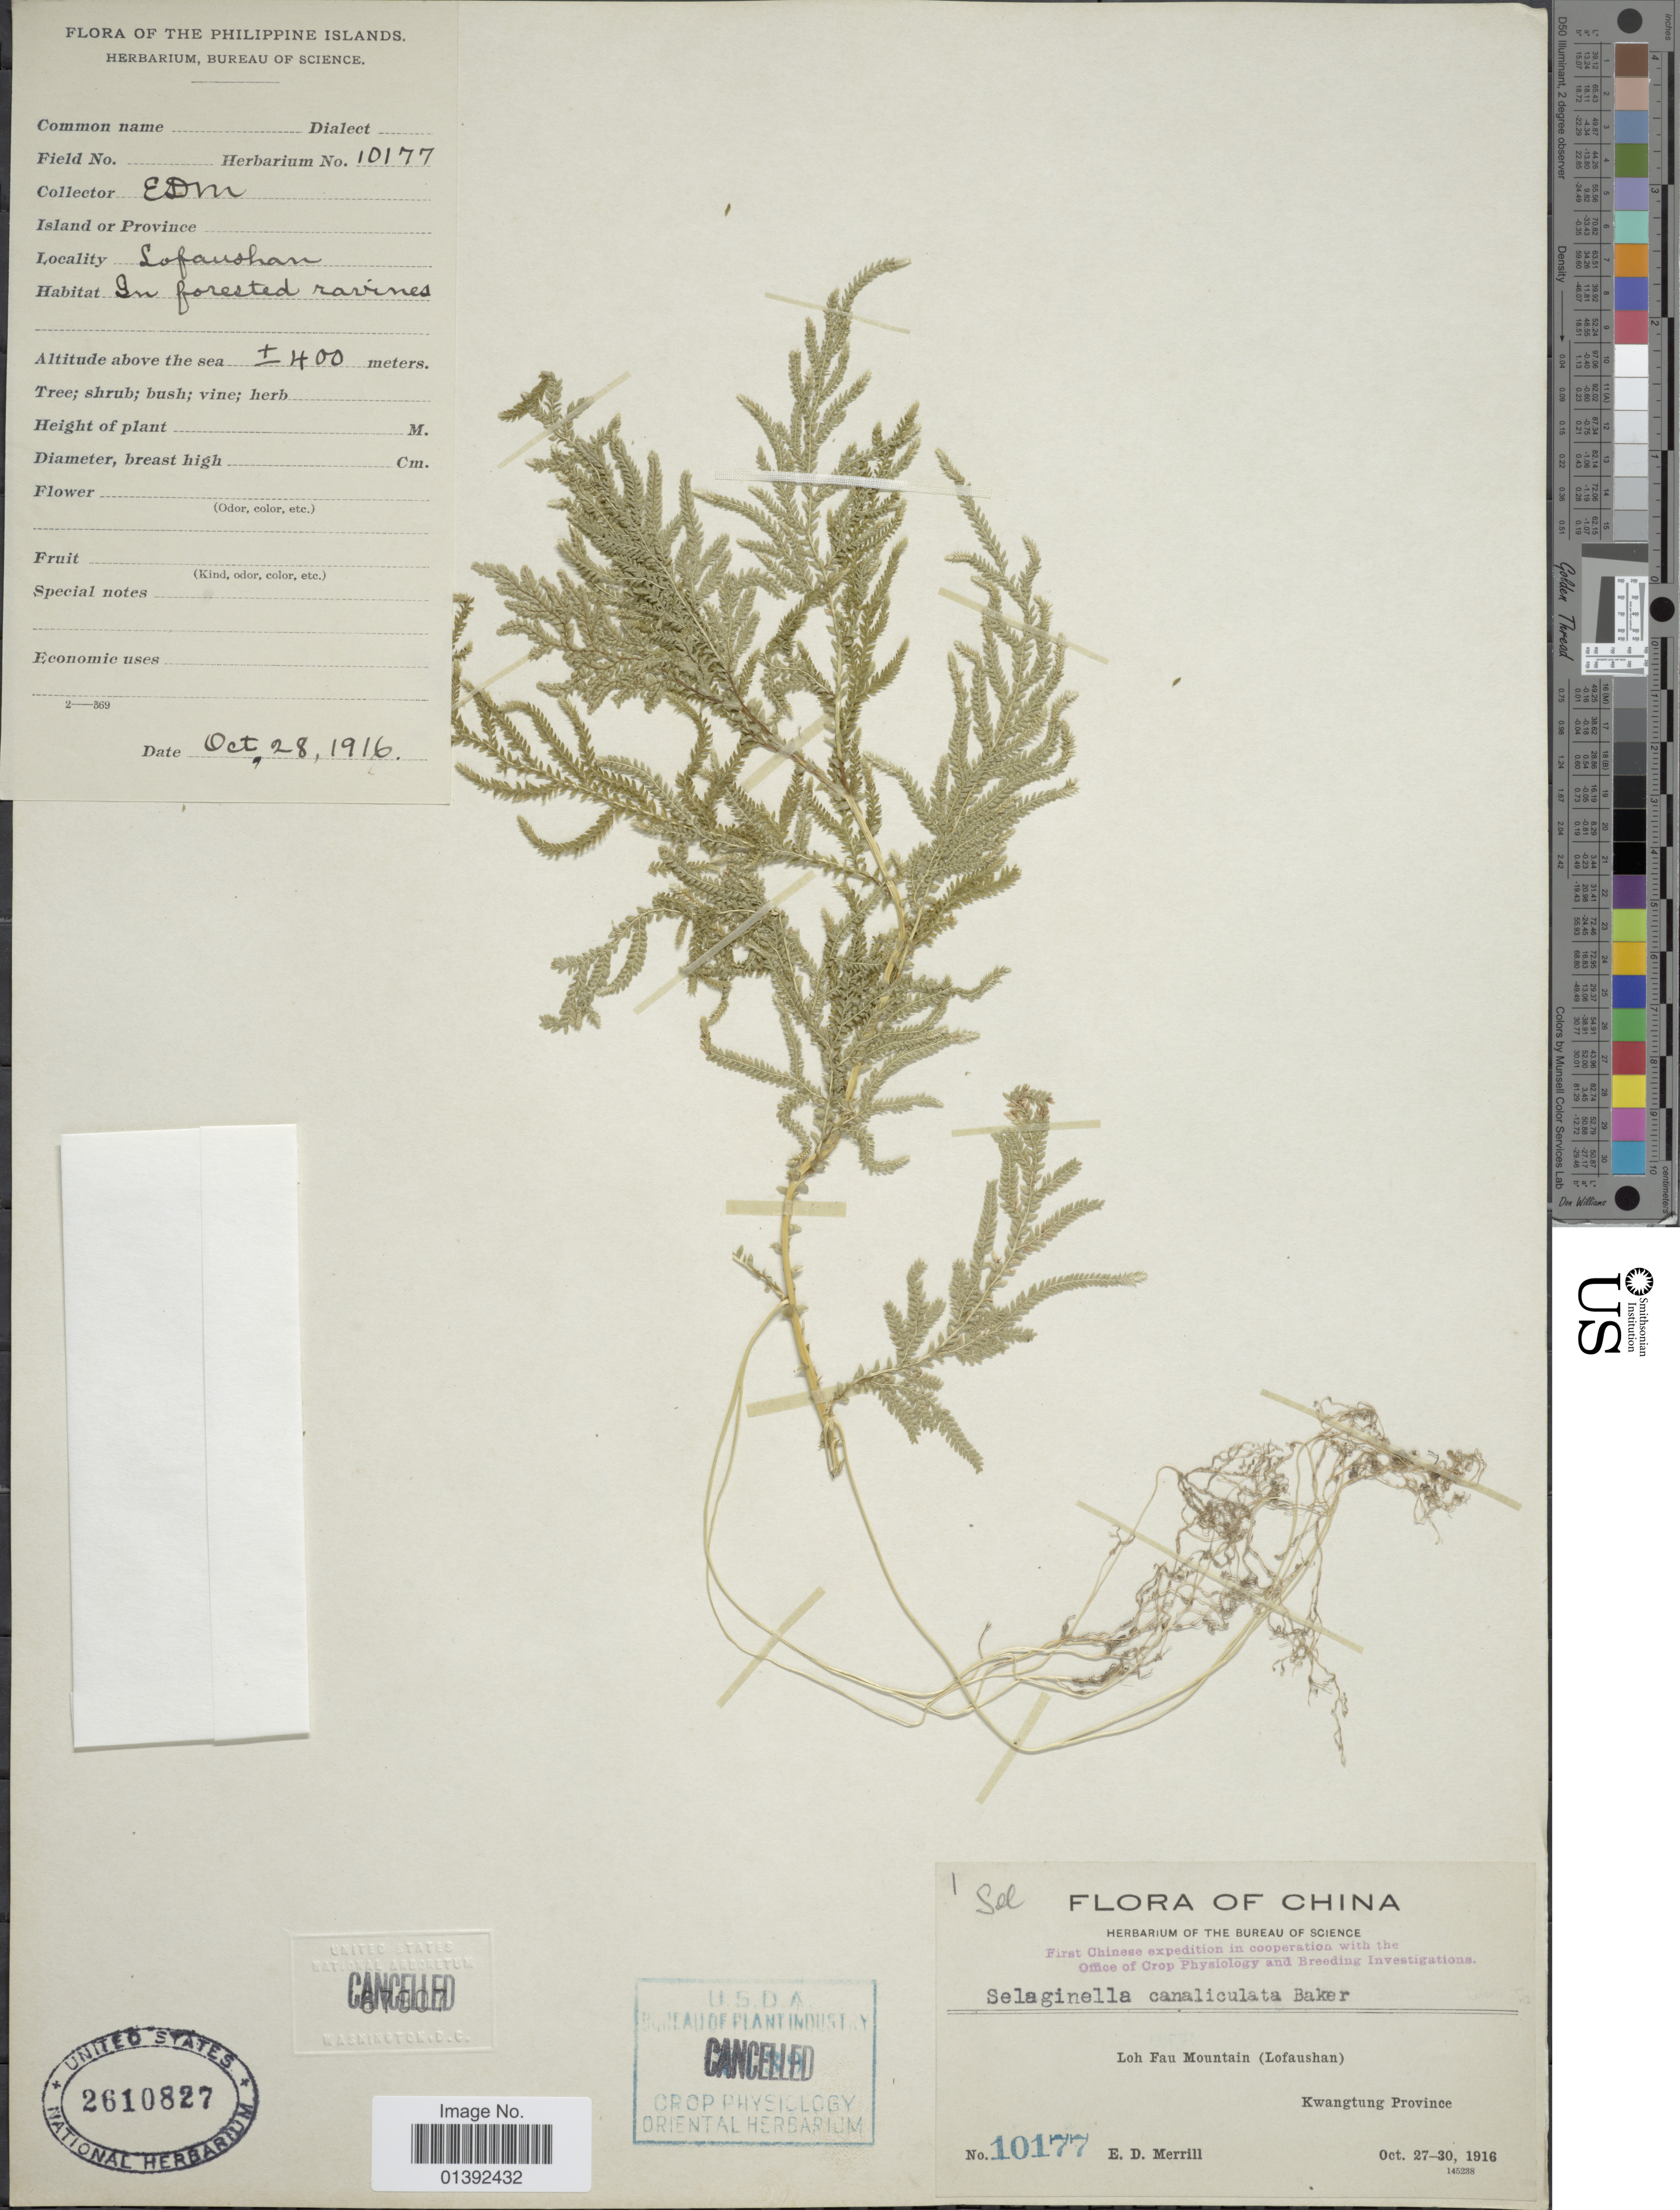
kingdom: Plantae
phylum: Tracheophyta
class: Lycopodiopsida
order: Selaginellales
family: Selaginellaceae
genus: Selaginella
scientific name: Selaginella sp.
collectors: E. D. Merrill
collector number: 1017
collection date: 1916-10-27/1916-10-30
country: China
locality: Lo Fau Mountain (Lofaushan)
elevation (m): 400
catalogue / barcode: US 2610827